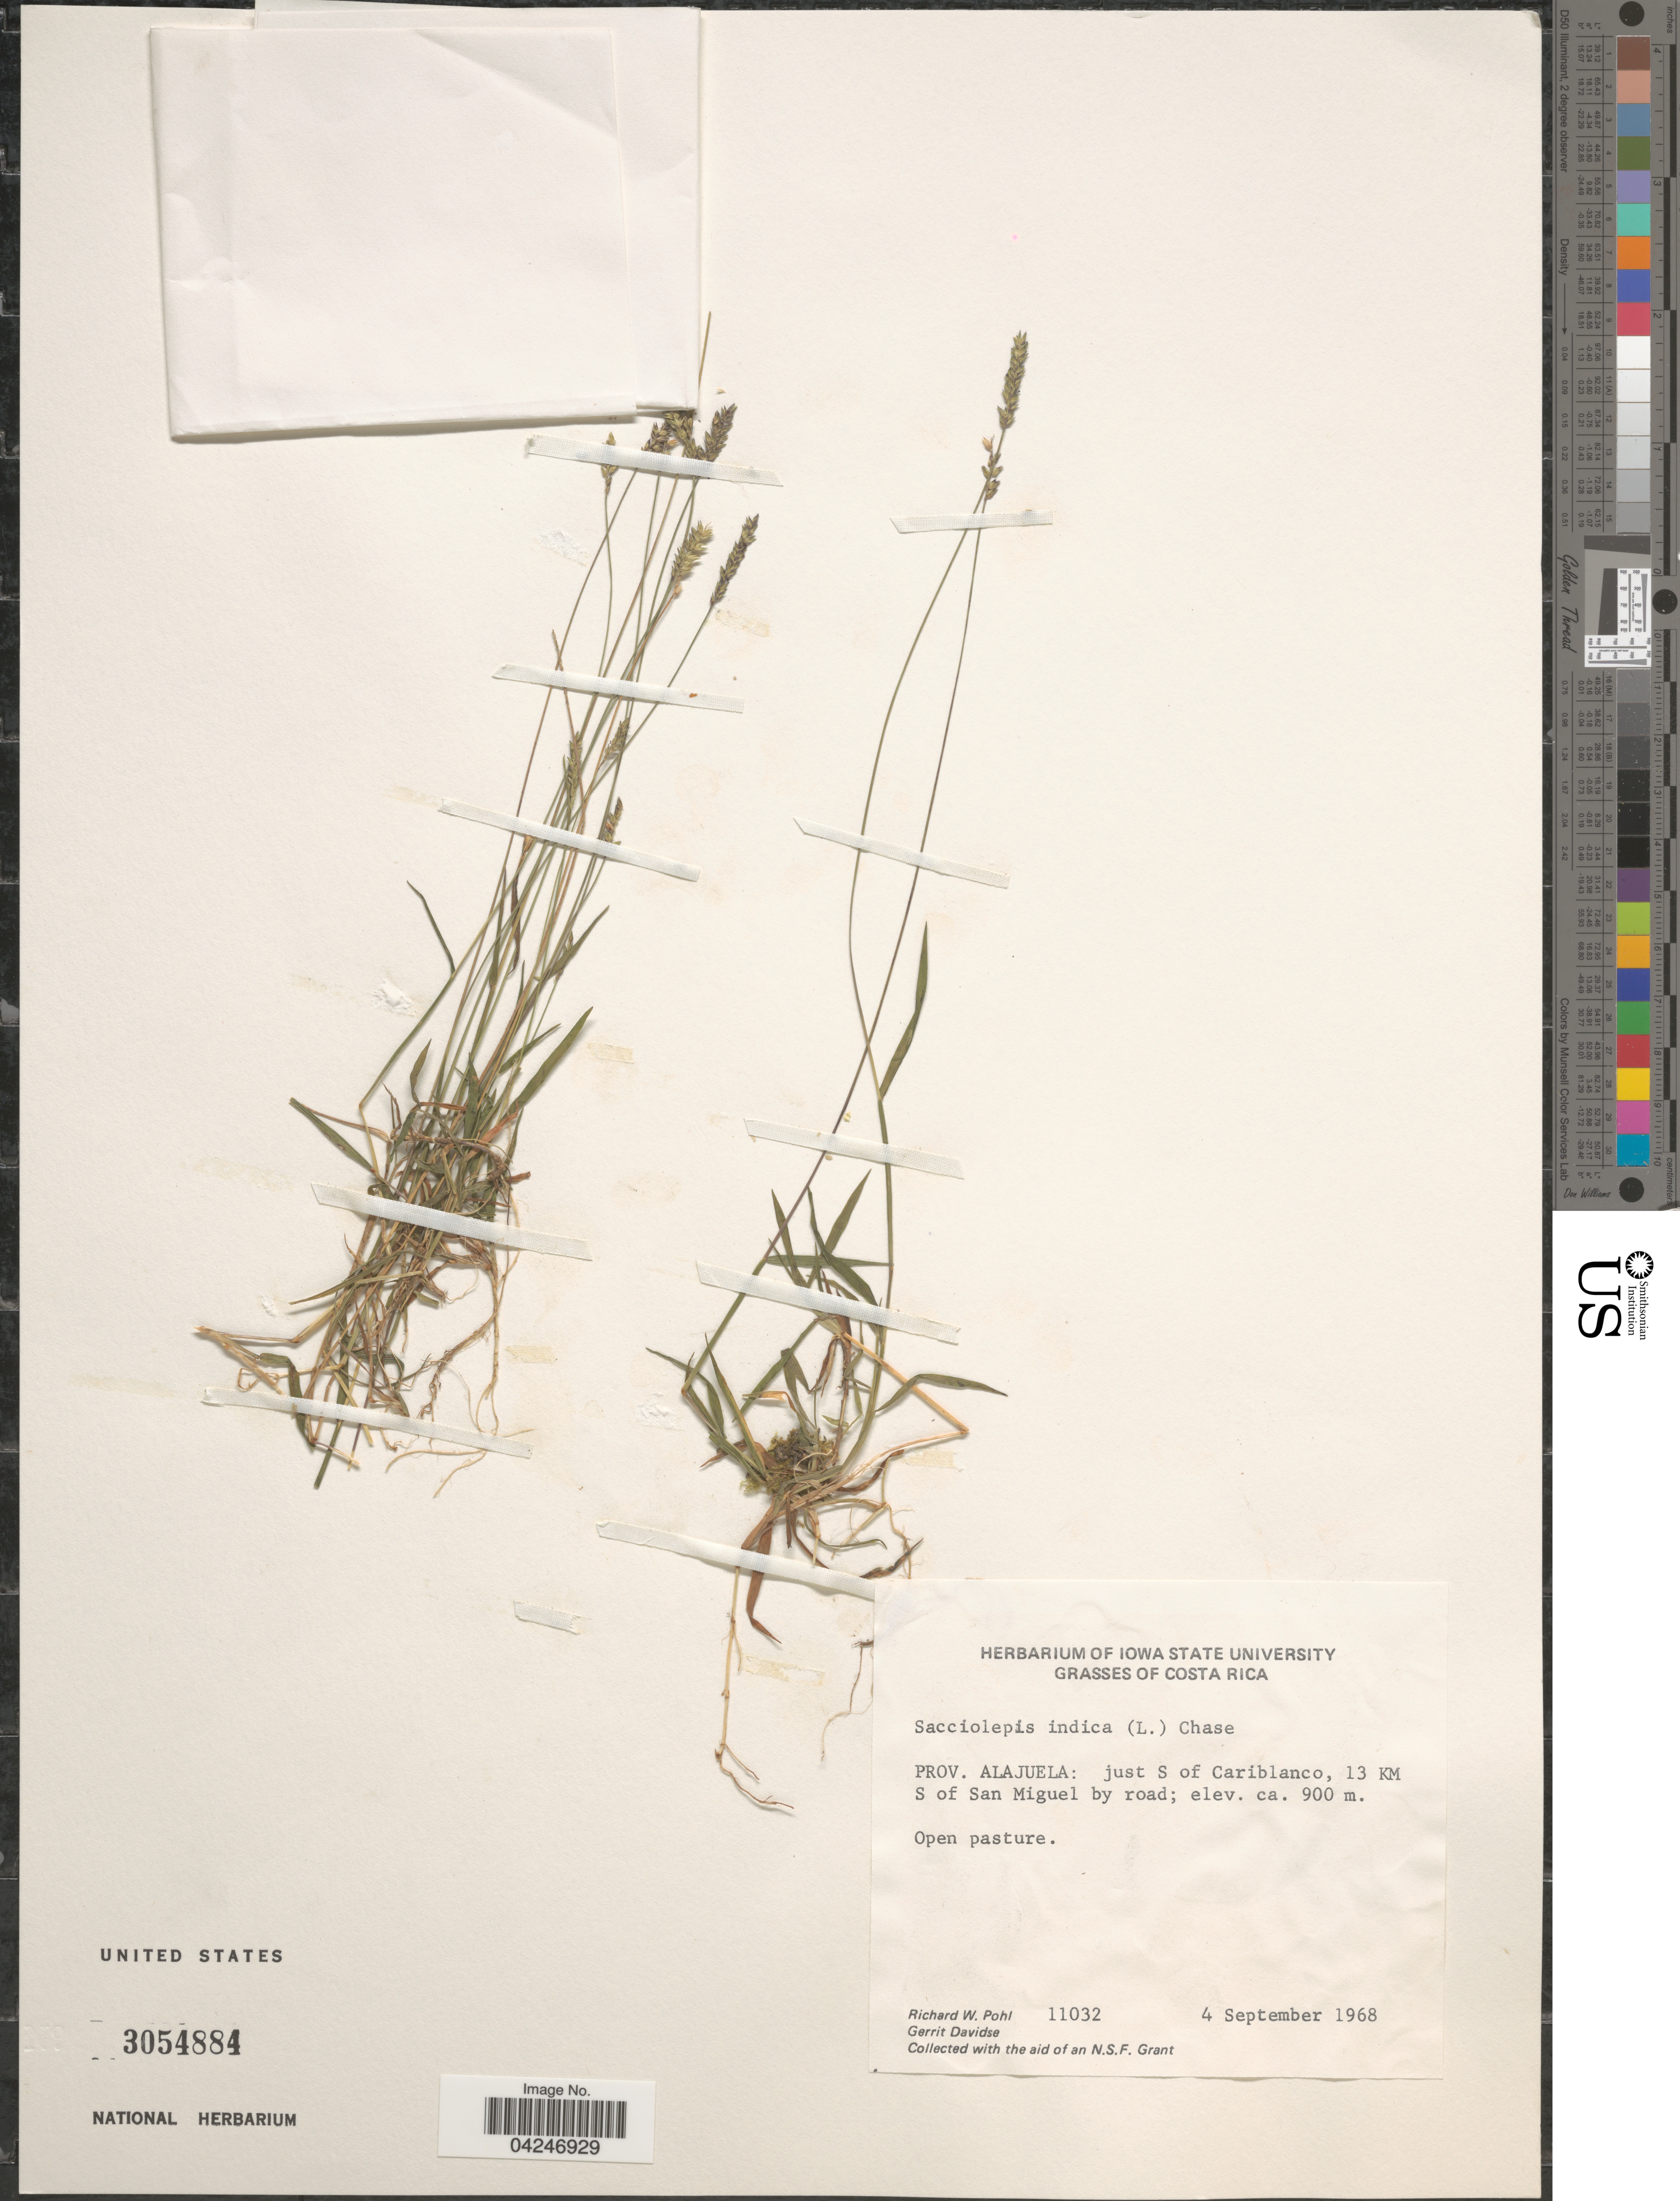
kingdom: Plantae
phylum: Tracheophyta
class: Liliopsida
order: Poales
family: Poaceae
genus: Sacciolepis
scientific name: Sacciolepis indica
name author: (L.) Chase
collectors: R. W. Pohl & G. Davidse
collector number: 11032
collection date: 1968-09-04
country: Costa Rica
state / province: Alajuela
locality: Just S of Cariblanco, 13 Km S of San Miquel by road.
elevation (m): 900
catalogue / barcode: US 3054884